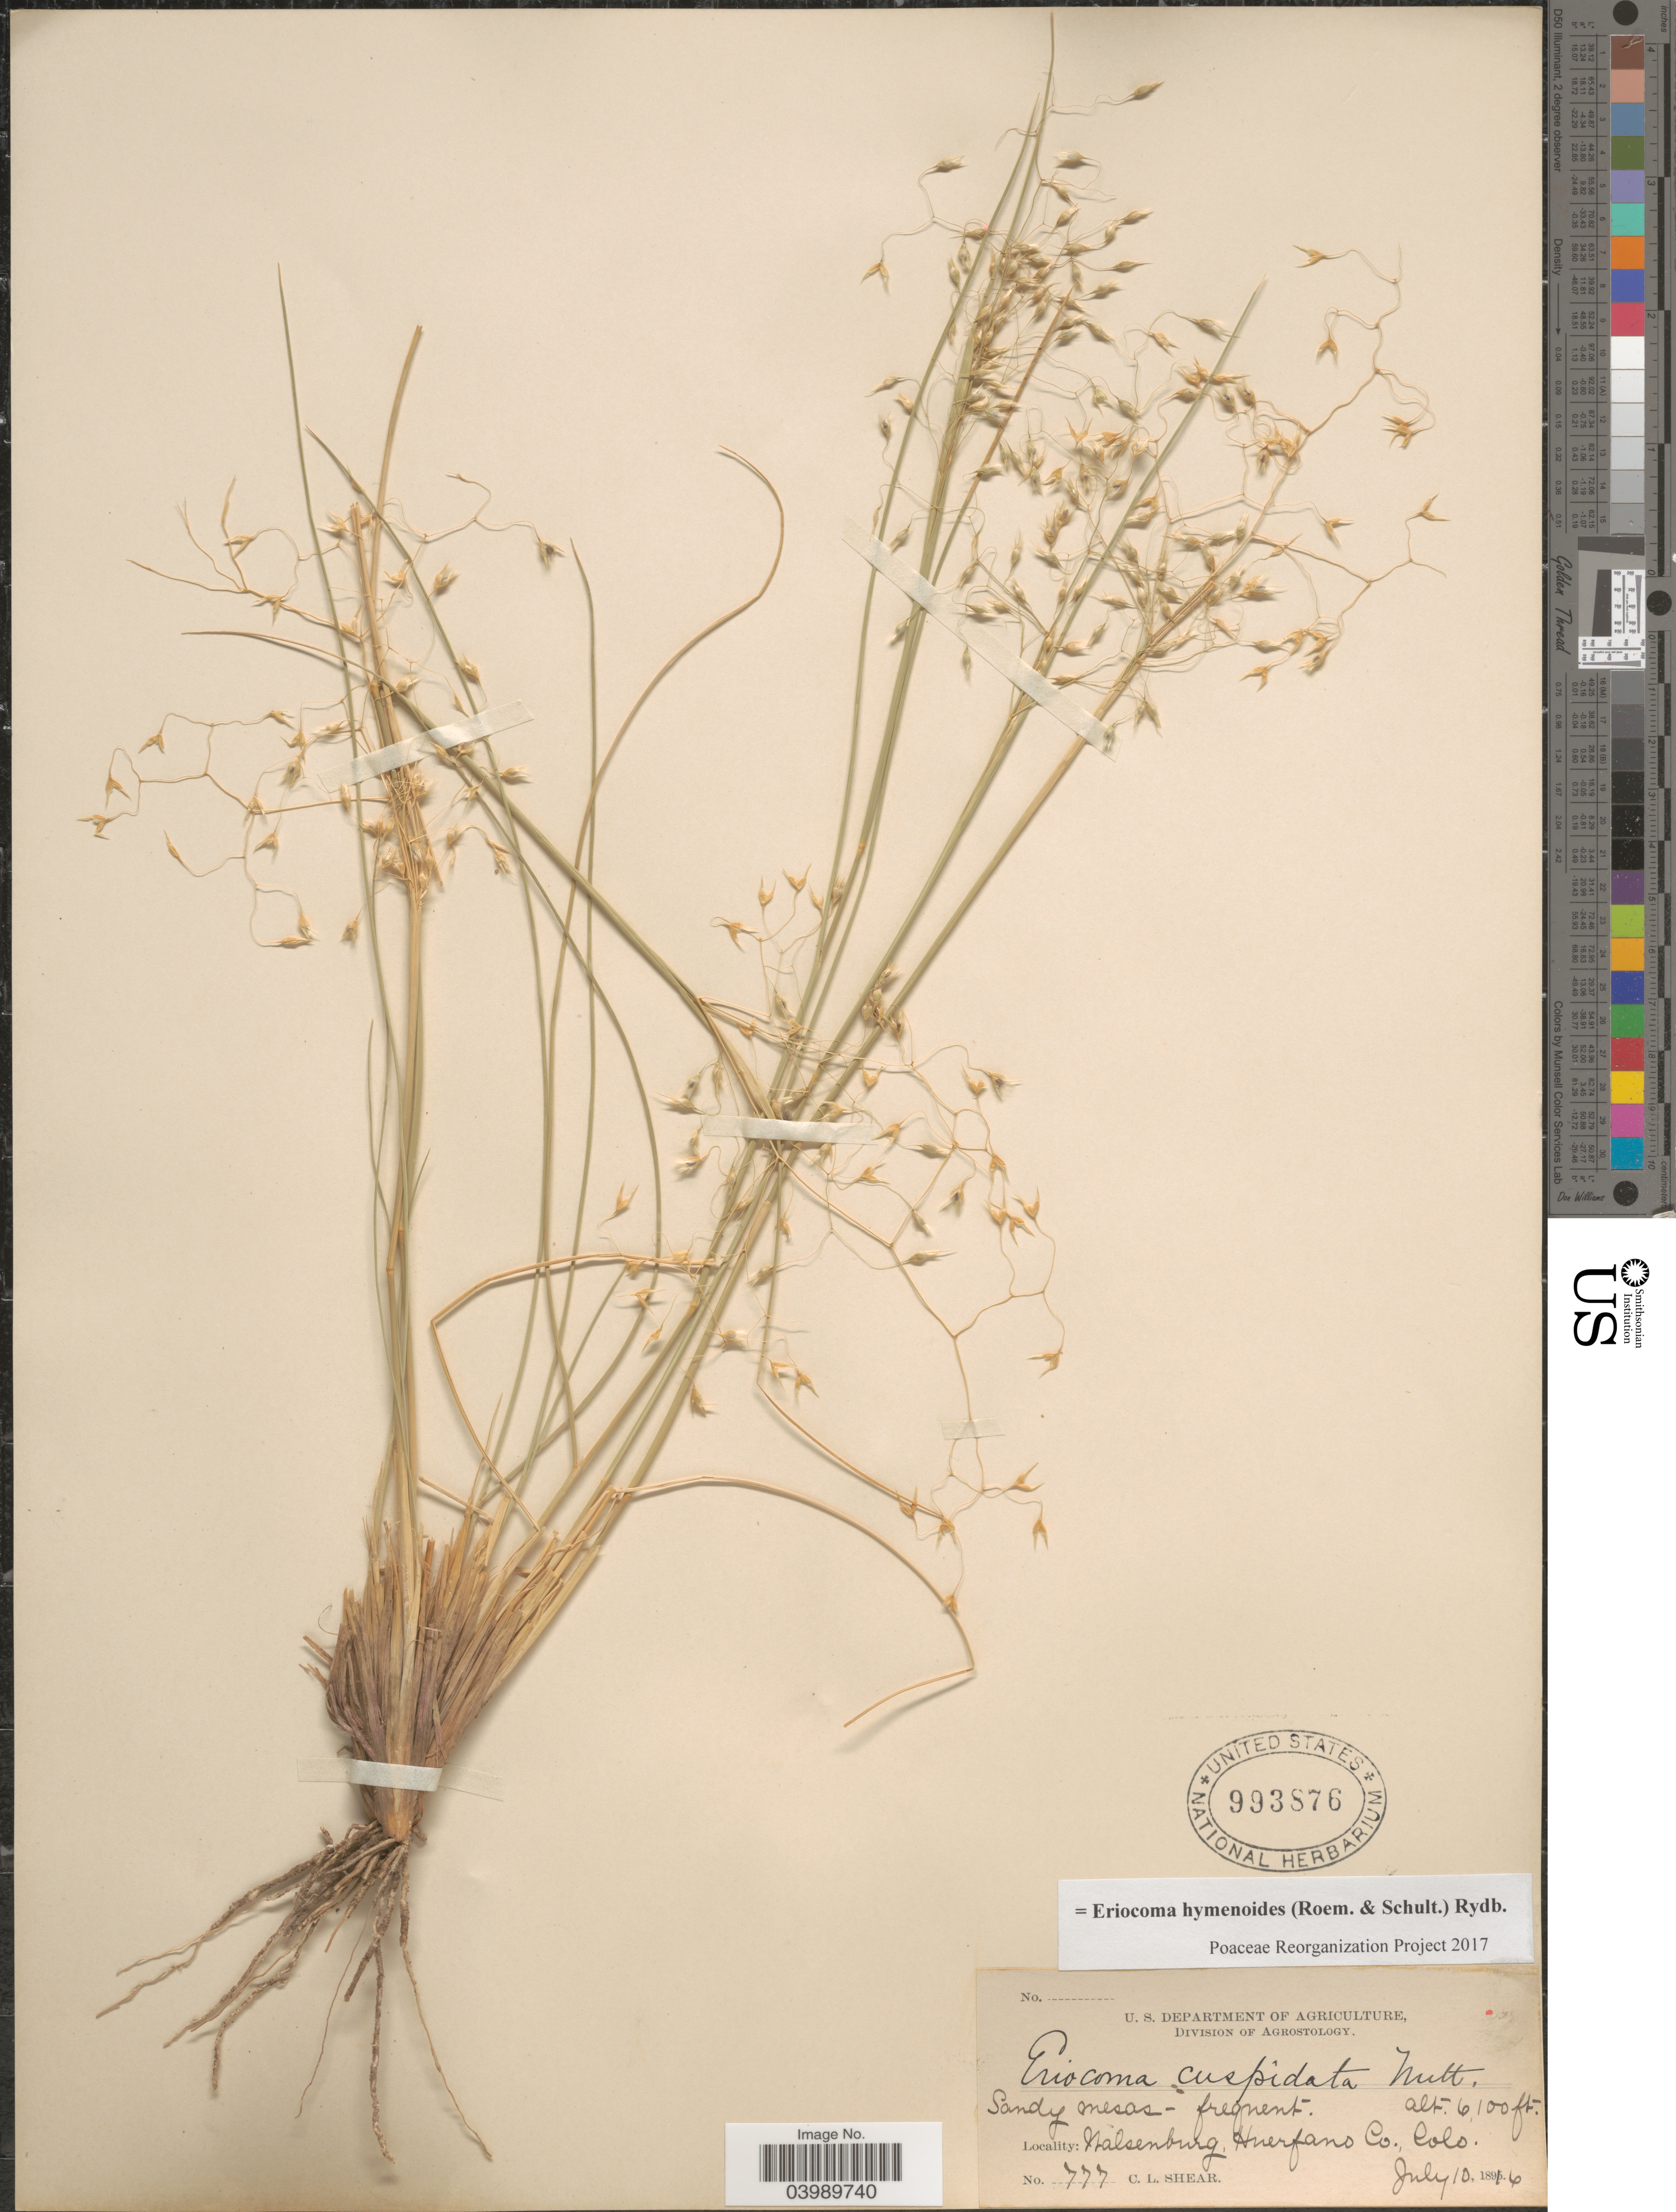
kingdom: Plantae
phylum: Tracheophyta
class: Liliopsida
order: Poales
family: Poaceae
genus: Eriocoma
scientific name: Eriocoma hymenoides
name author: (Roem. & Schult.) Rydb.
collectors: C. L. Shear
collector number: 777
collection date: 1816-07-10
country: United States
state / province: Colorado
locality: Walsenburg, Huerfano Co.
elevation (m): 1859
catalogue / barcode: US 993876